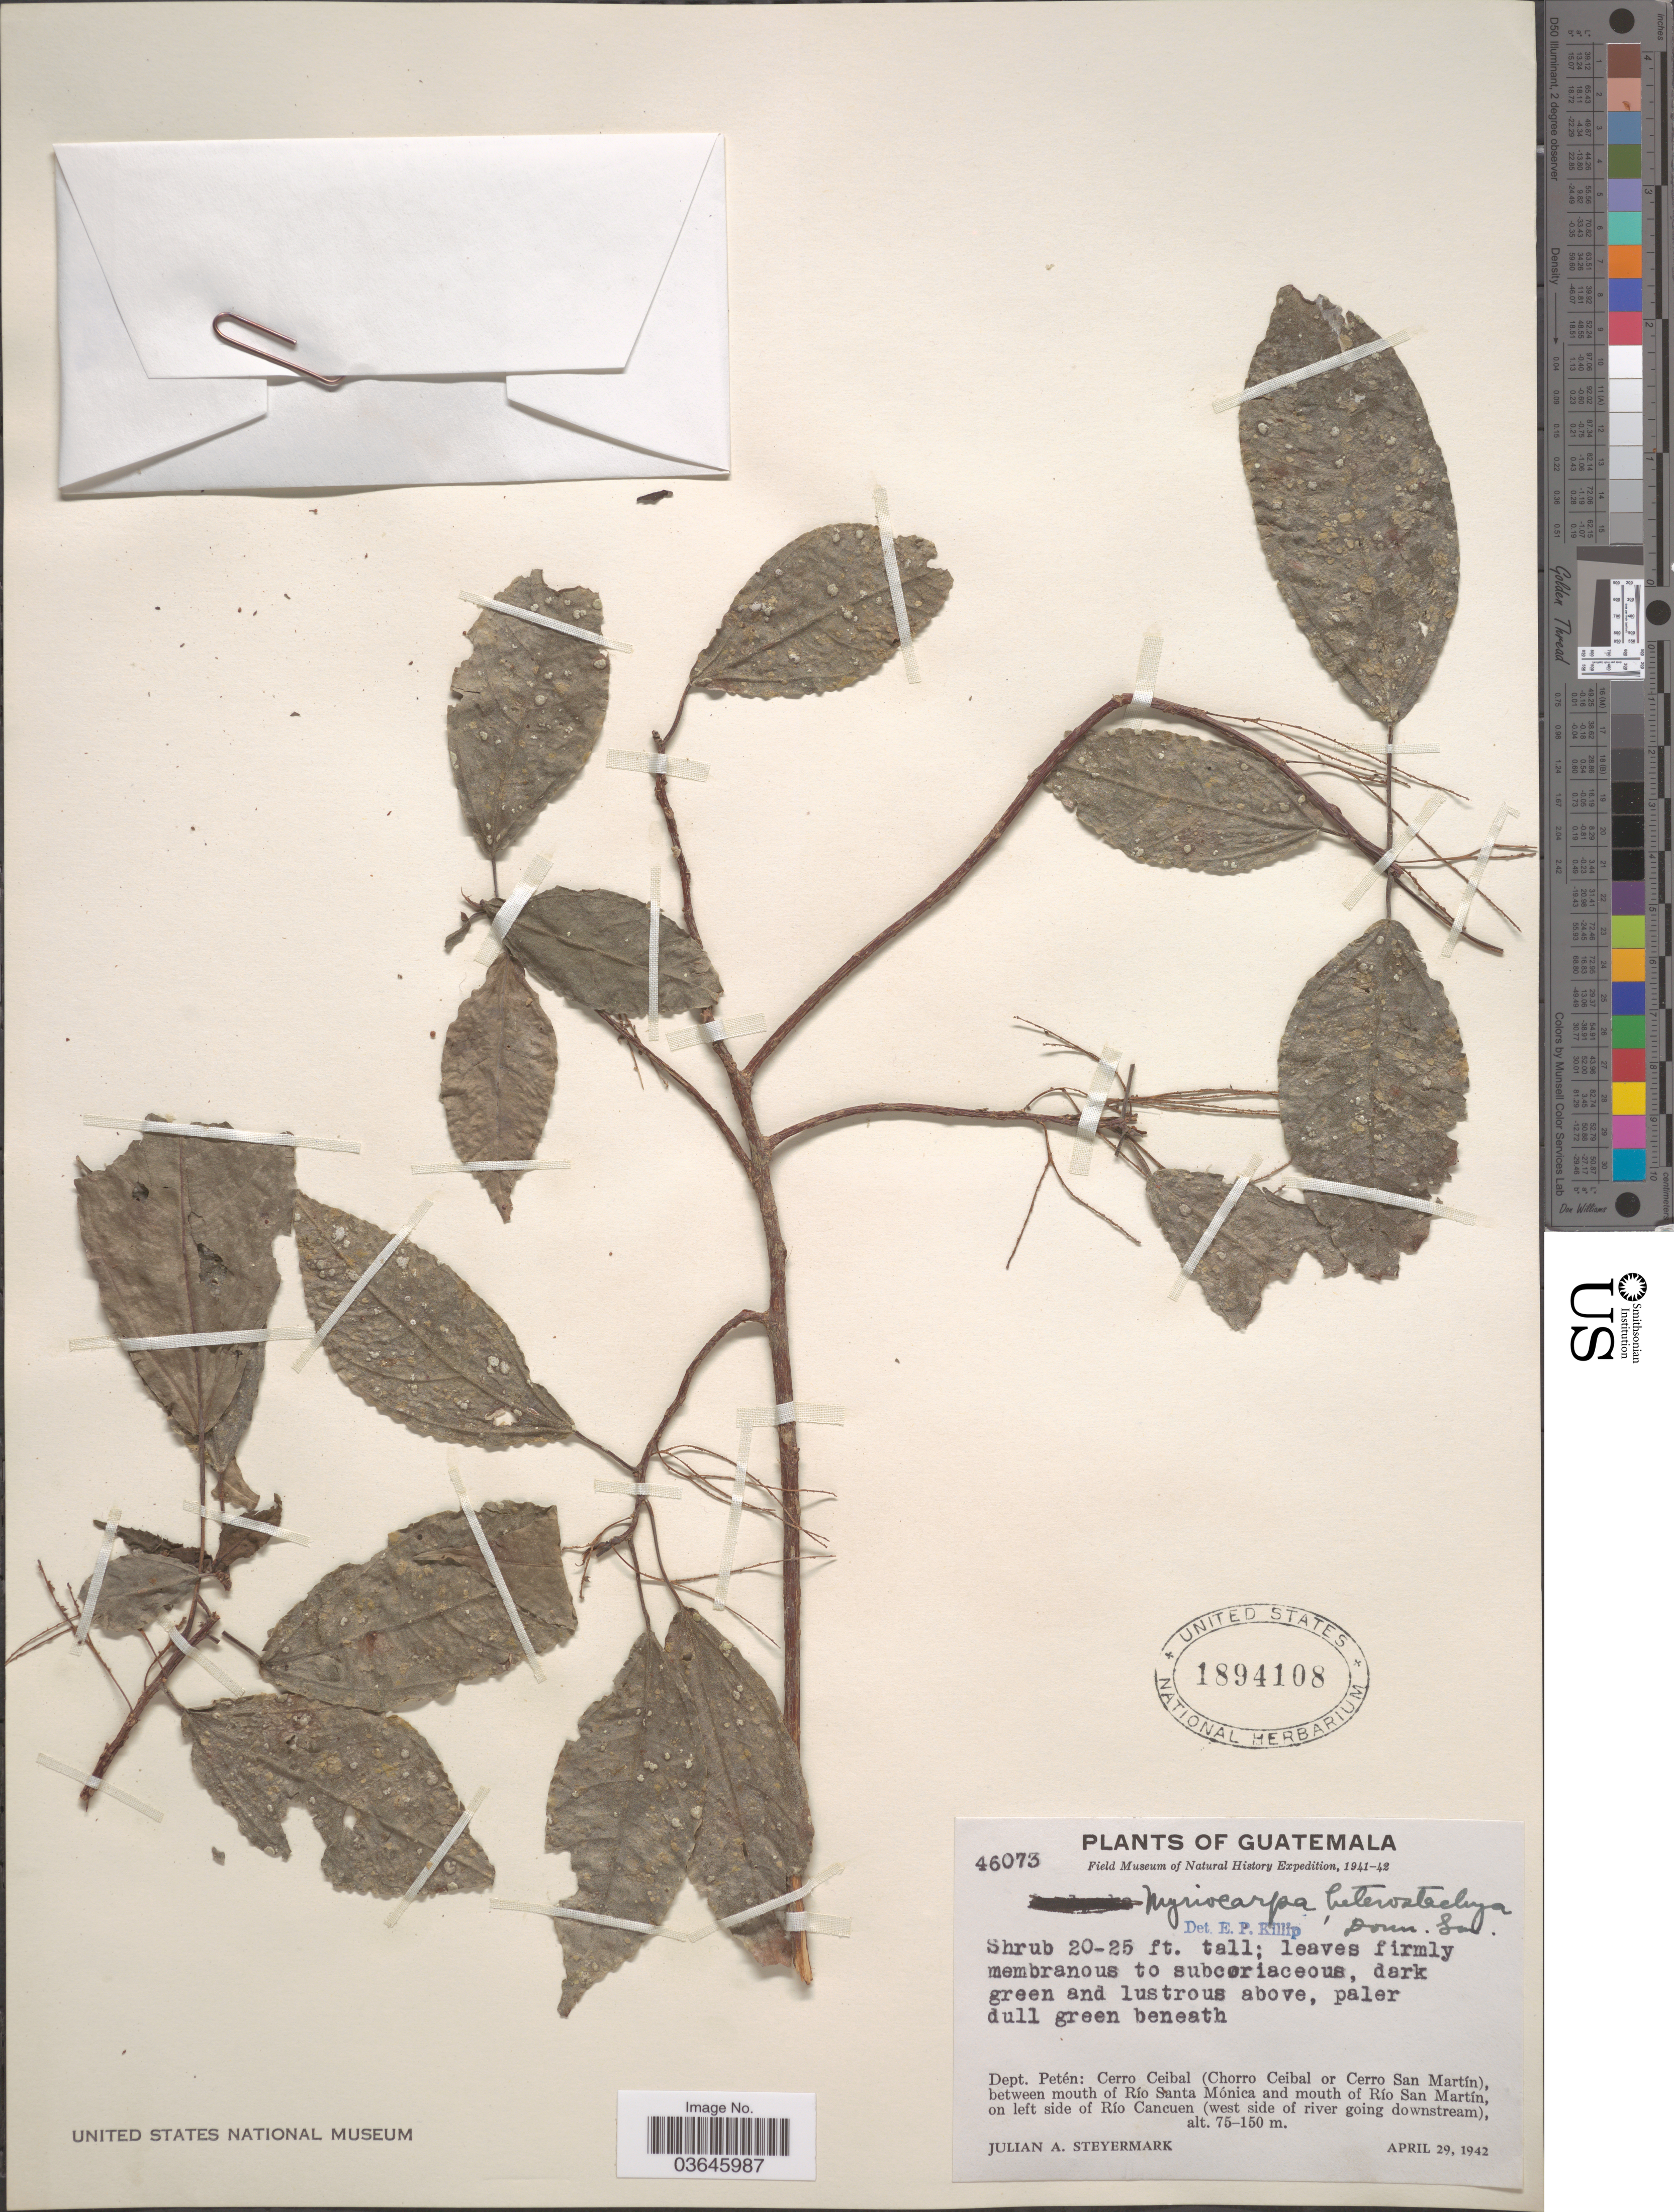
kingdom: Plantae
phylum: Tracheophyta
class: Magnoliopsida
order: Rosales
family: Urticaceae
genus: Myriocarpa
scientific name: Myriocarpa heterostachya Donn. Sm., nom. illeg.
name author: Donn. Sm.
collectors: J. Steyermark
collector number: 46073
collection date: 1942-04-29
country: Guatemala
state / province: El Peten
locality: Dept. Petén: Cerro Ceibal (Chorro Ceibal or Cerro San Martín), between mouth of Río Santa Mónica and mouth of Río San Martín, on left side of Río Cancuen (west side of river going downstream).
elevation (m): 75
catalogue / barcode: US 1894108